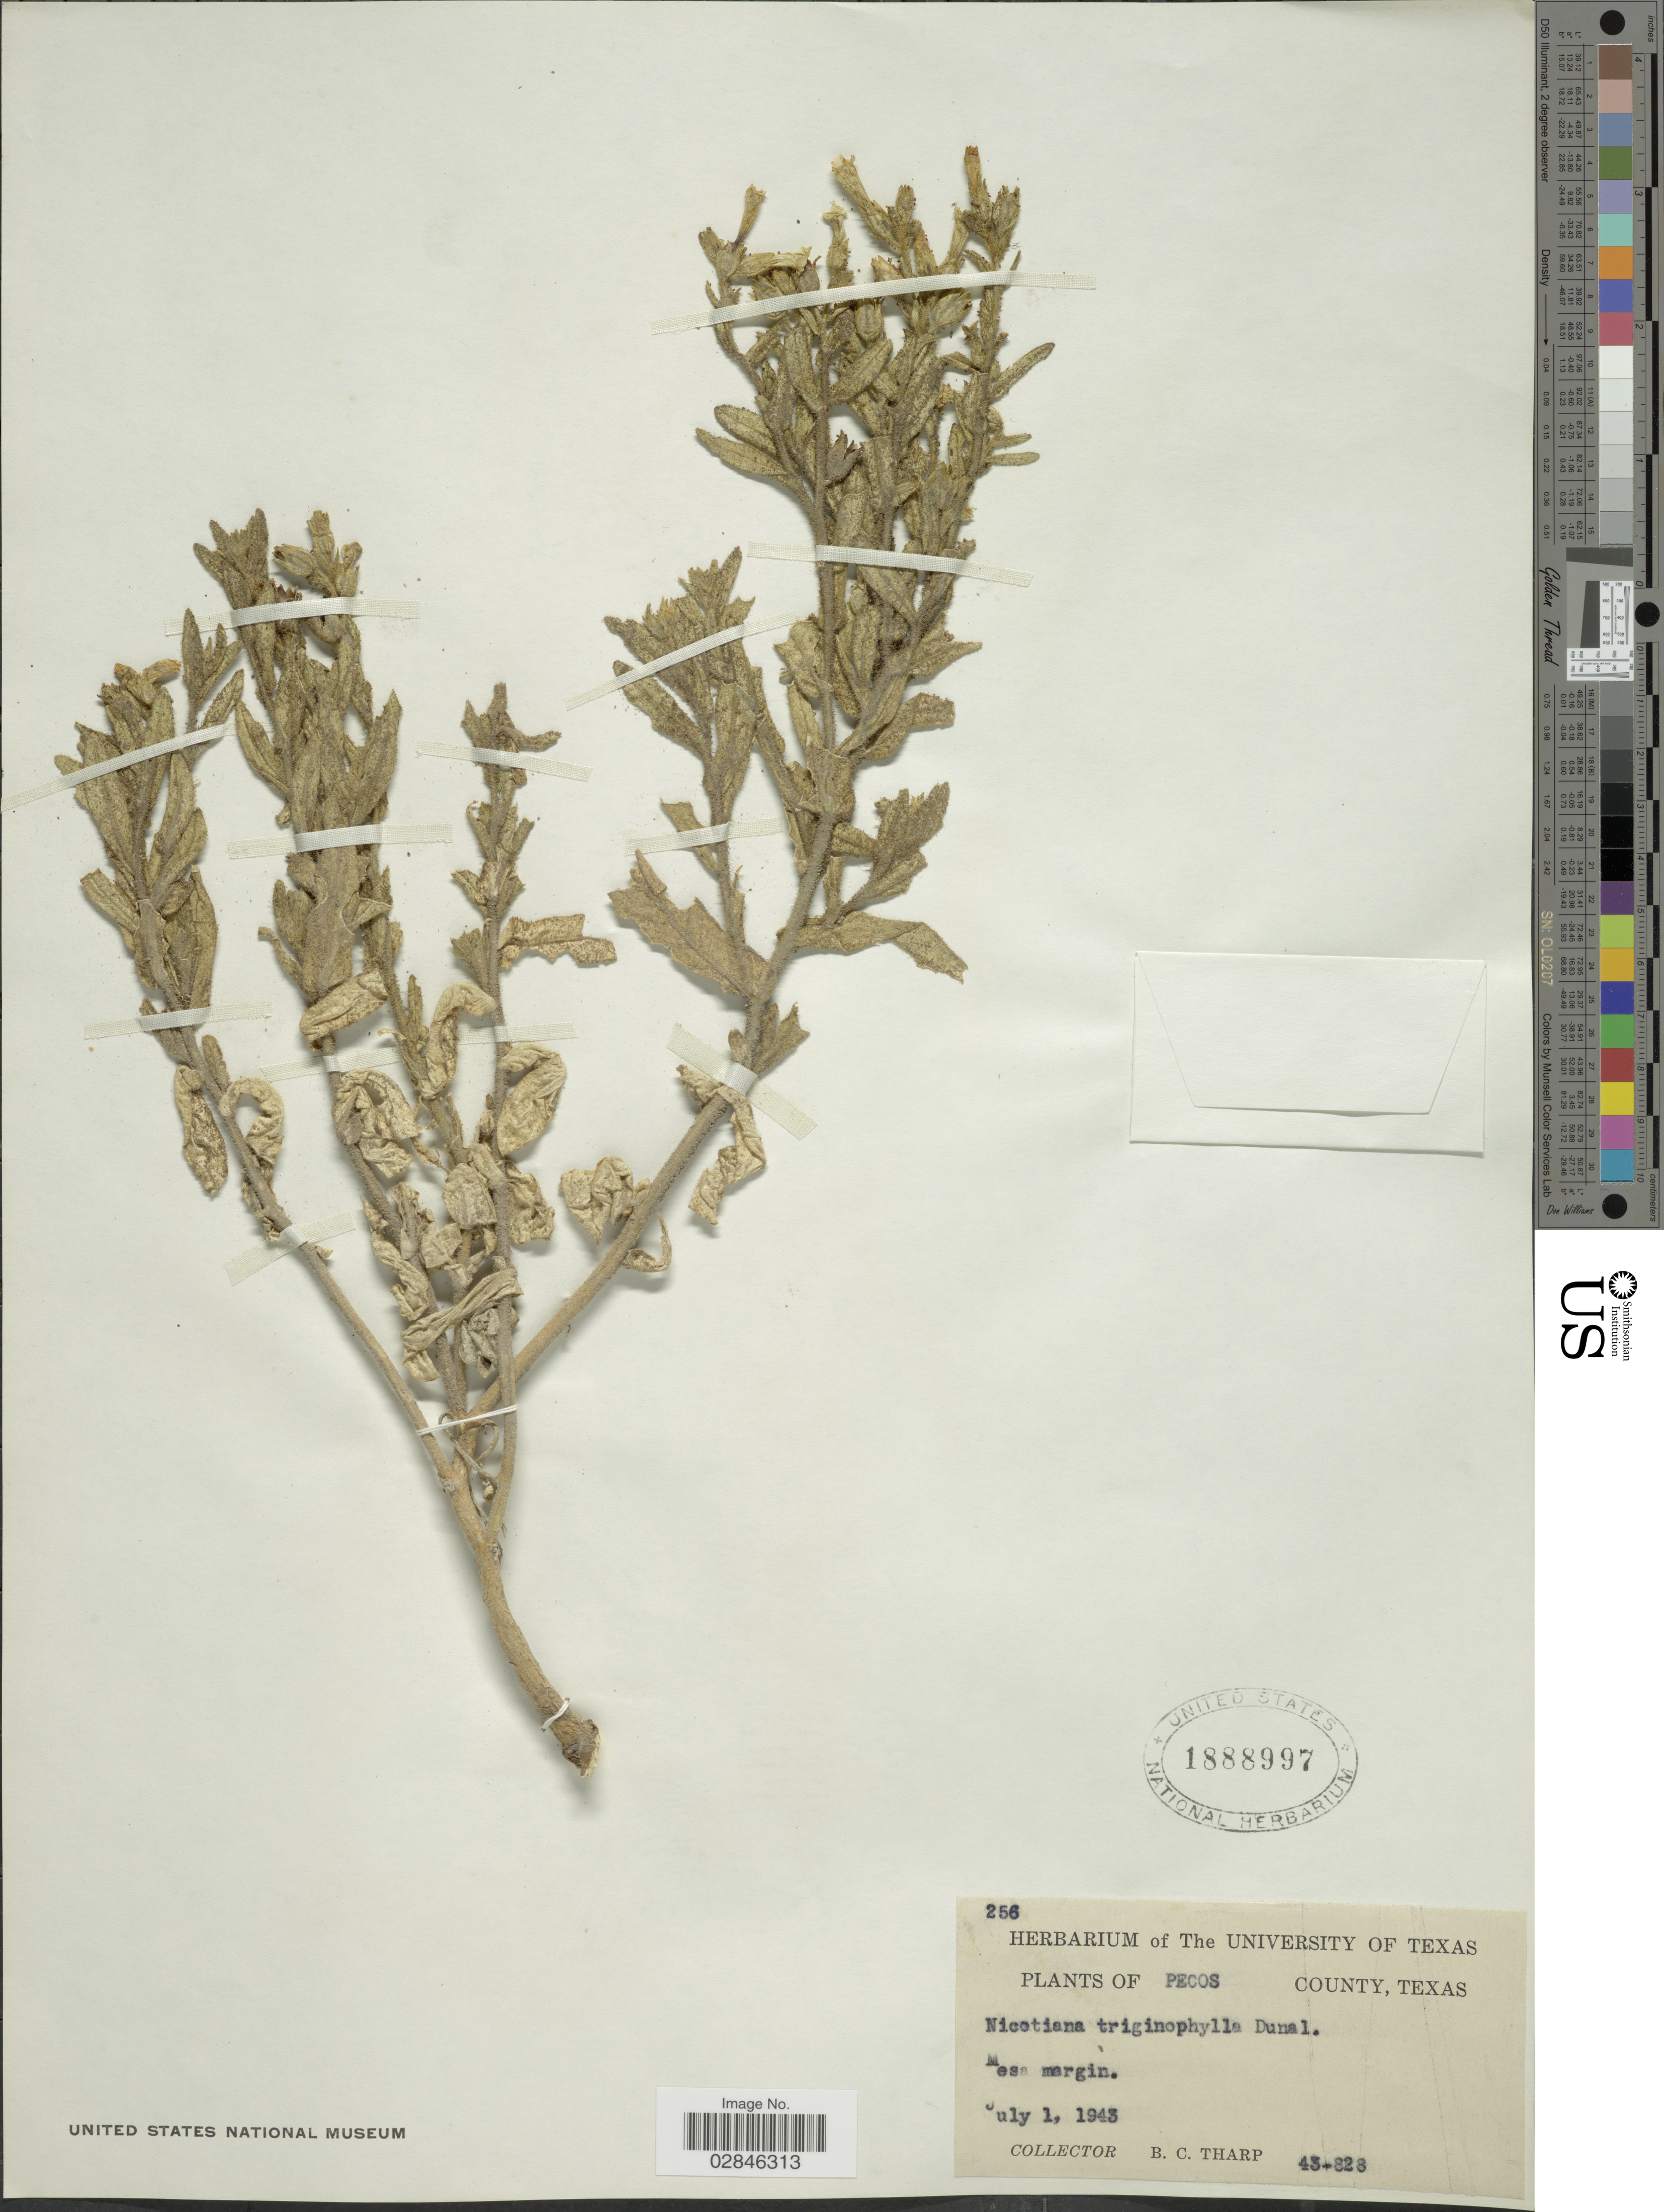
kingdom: Plantae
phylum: Tracheophyta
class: Magnoliopsida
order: Solanales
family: Solanaceae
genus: Nicotiana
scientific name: Nicotiana trigonophylla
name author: Dunal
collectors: B. C. Tharp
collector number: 43-828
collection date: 1943-07-01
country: United States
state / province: Texas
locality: Pecos County. Mesa margin.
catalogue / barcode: US 1888997